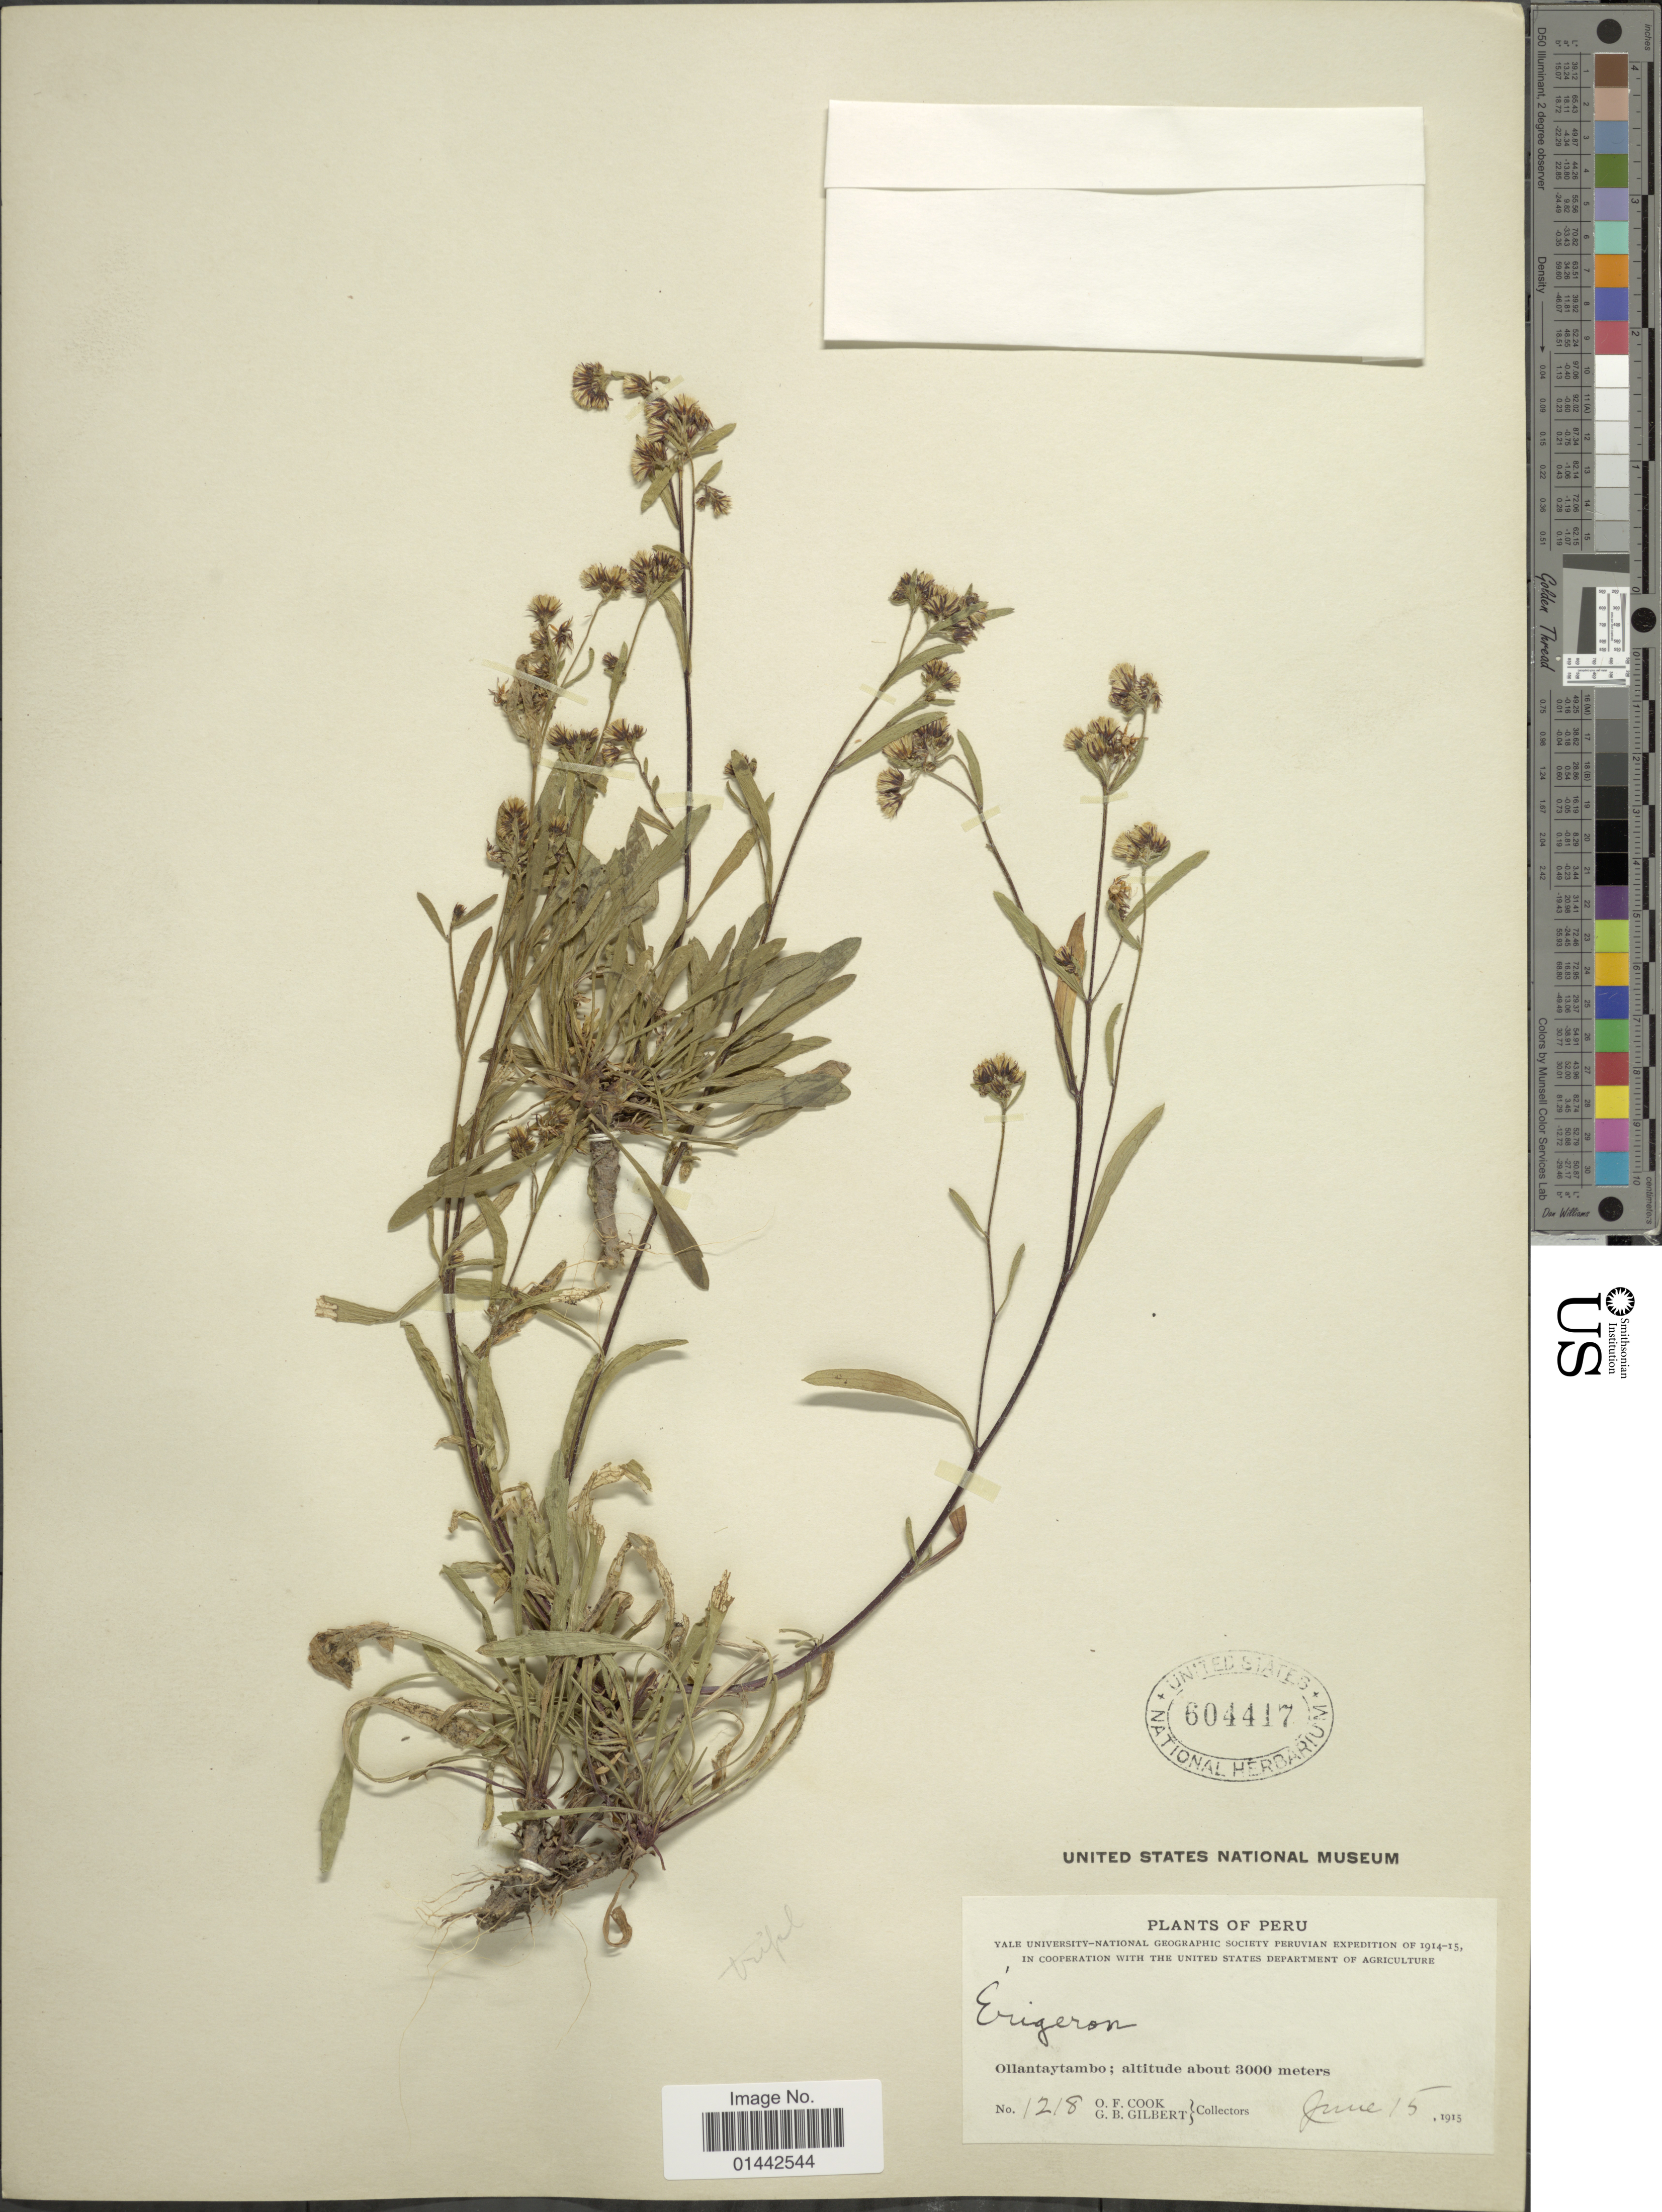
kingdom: Plantae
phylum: Tracheophyta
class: Magnoliopsida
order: Asterales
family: Asteraceae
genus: Erigeron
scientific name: Erigeron sp.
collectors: O. F. Cook & G. B. Gilbert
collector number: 1218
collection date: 1915-06-15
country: Peru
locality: Ollantaytambo.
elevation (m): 3000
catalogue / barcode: US 604417